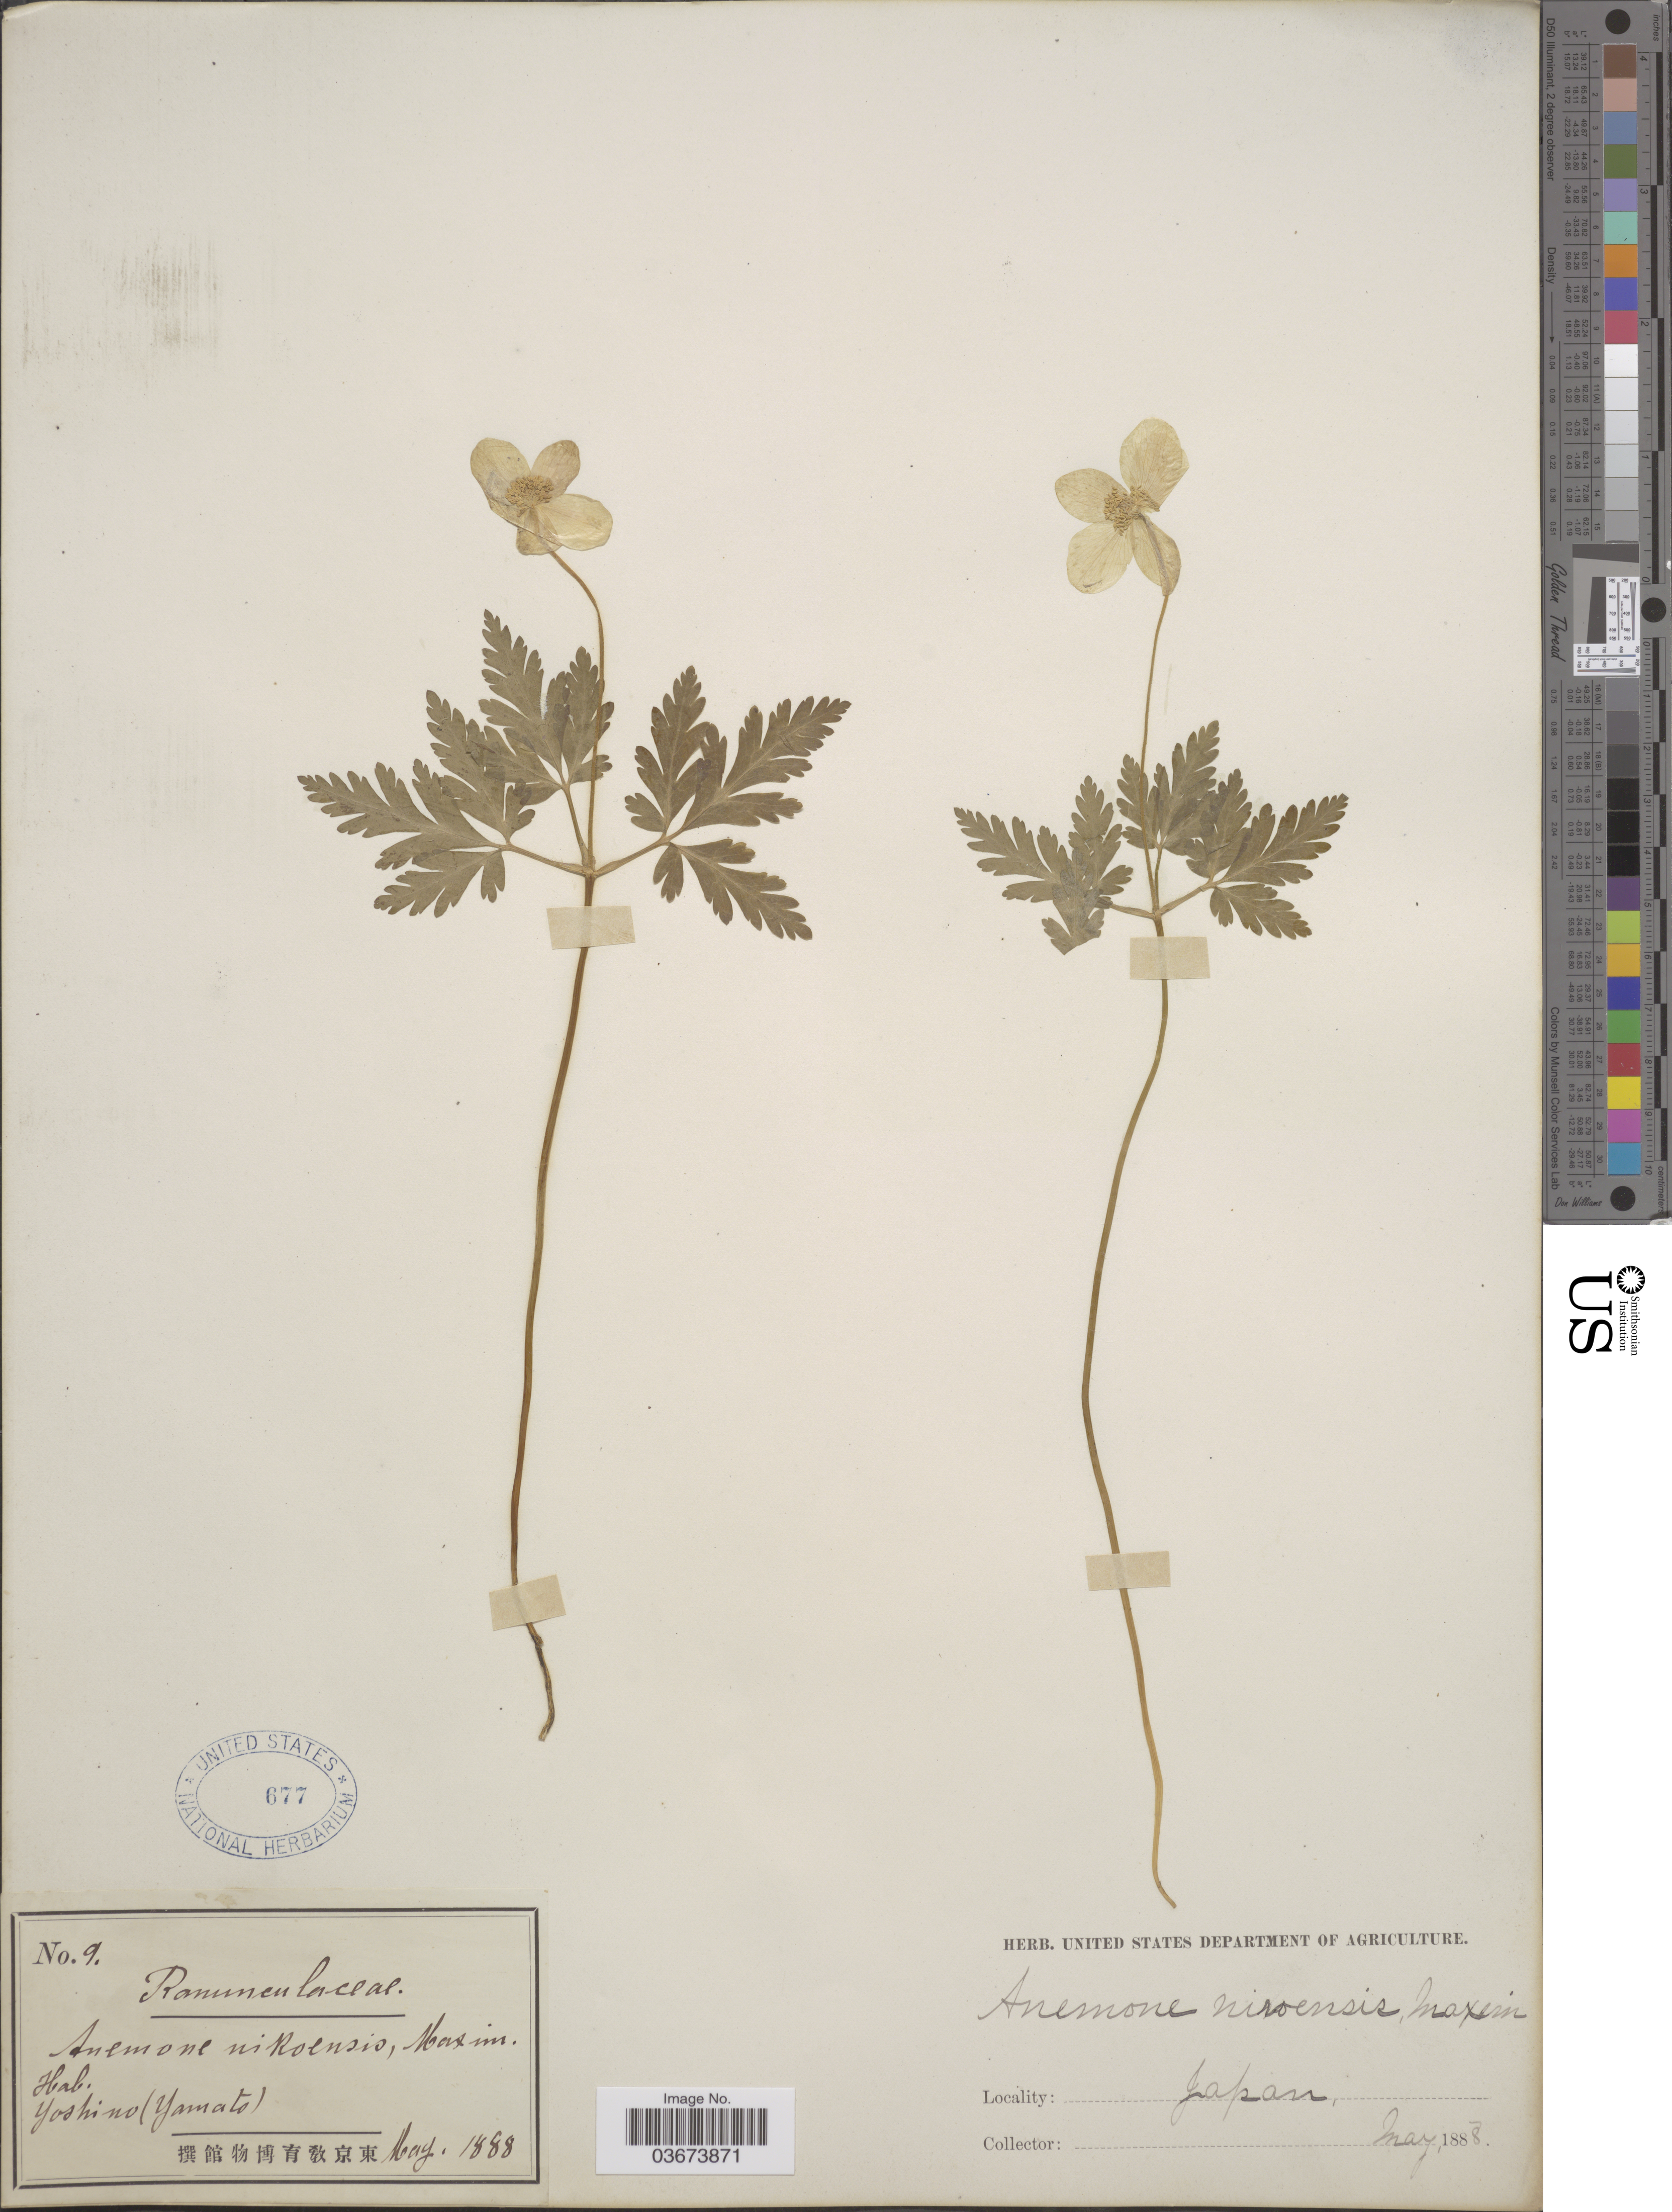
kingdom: Plantae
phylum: Tracheophyta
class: Magnoliopsida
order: Ranunculales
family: Ranunculaceae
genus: Anemone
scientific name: Anemone nikoensis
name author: Maxim.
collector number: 9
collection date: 1888-05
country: Japan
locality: Yoshino (Yamato).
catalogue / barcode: US 677